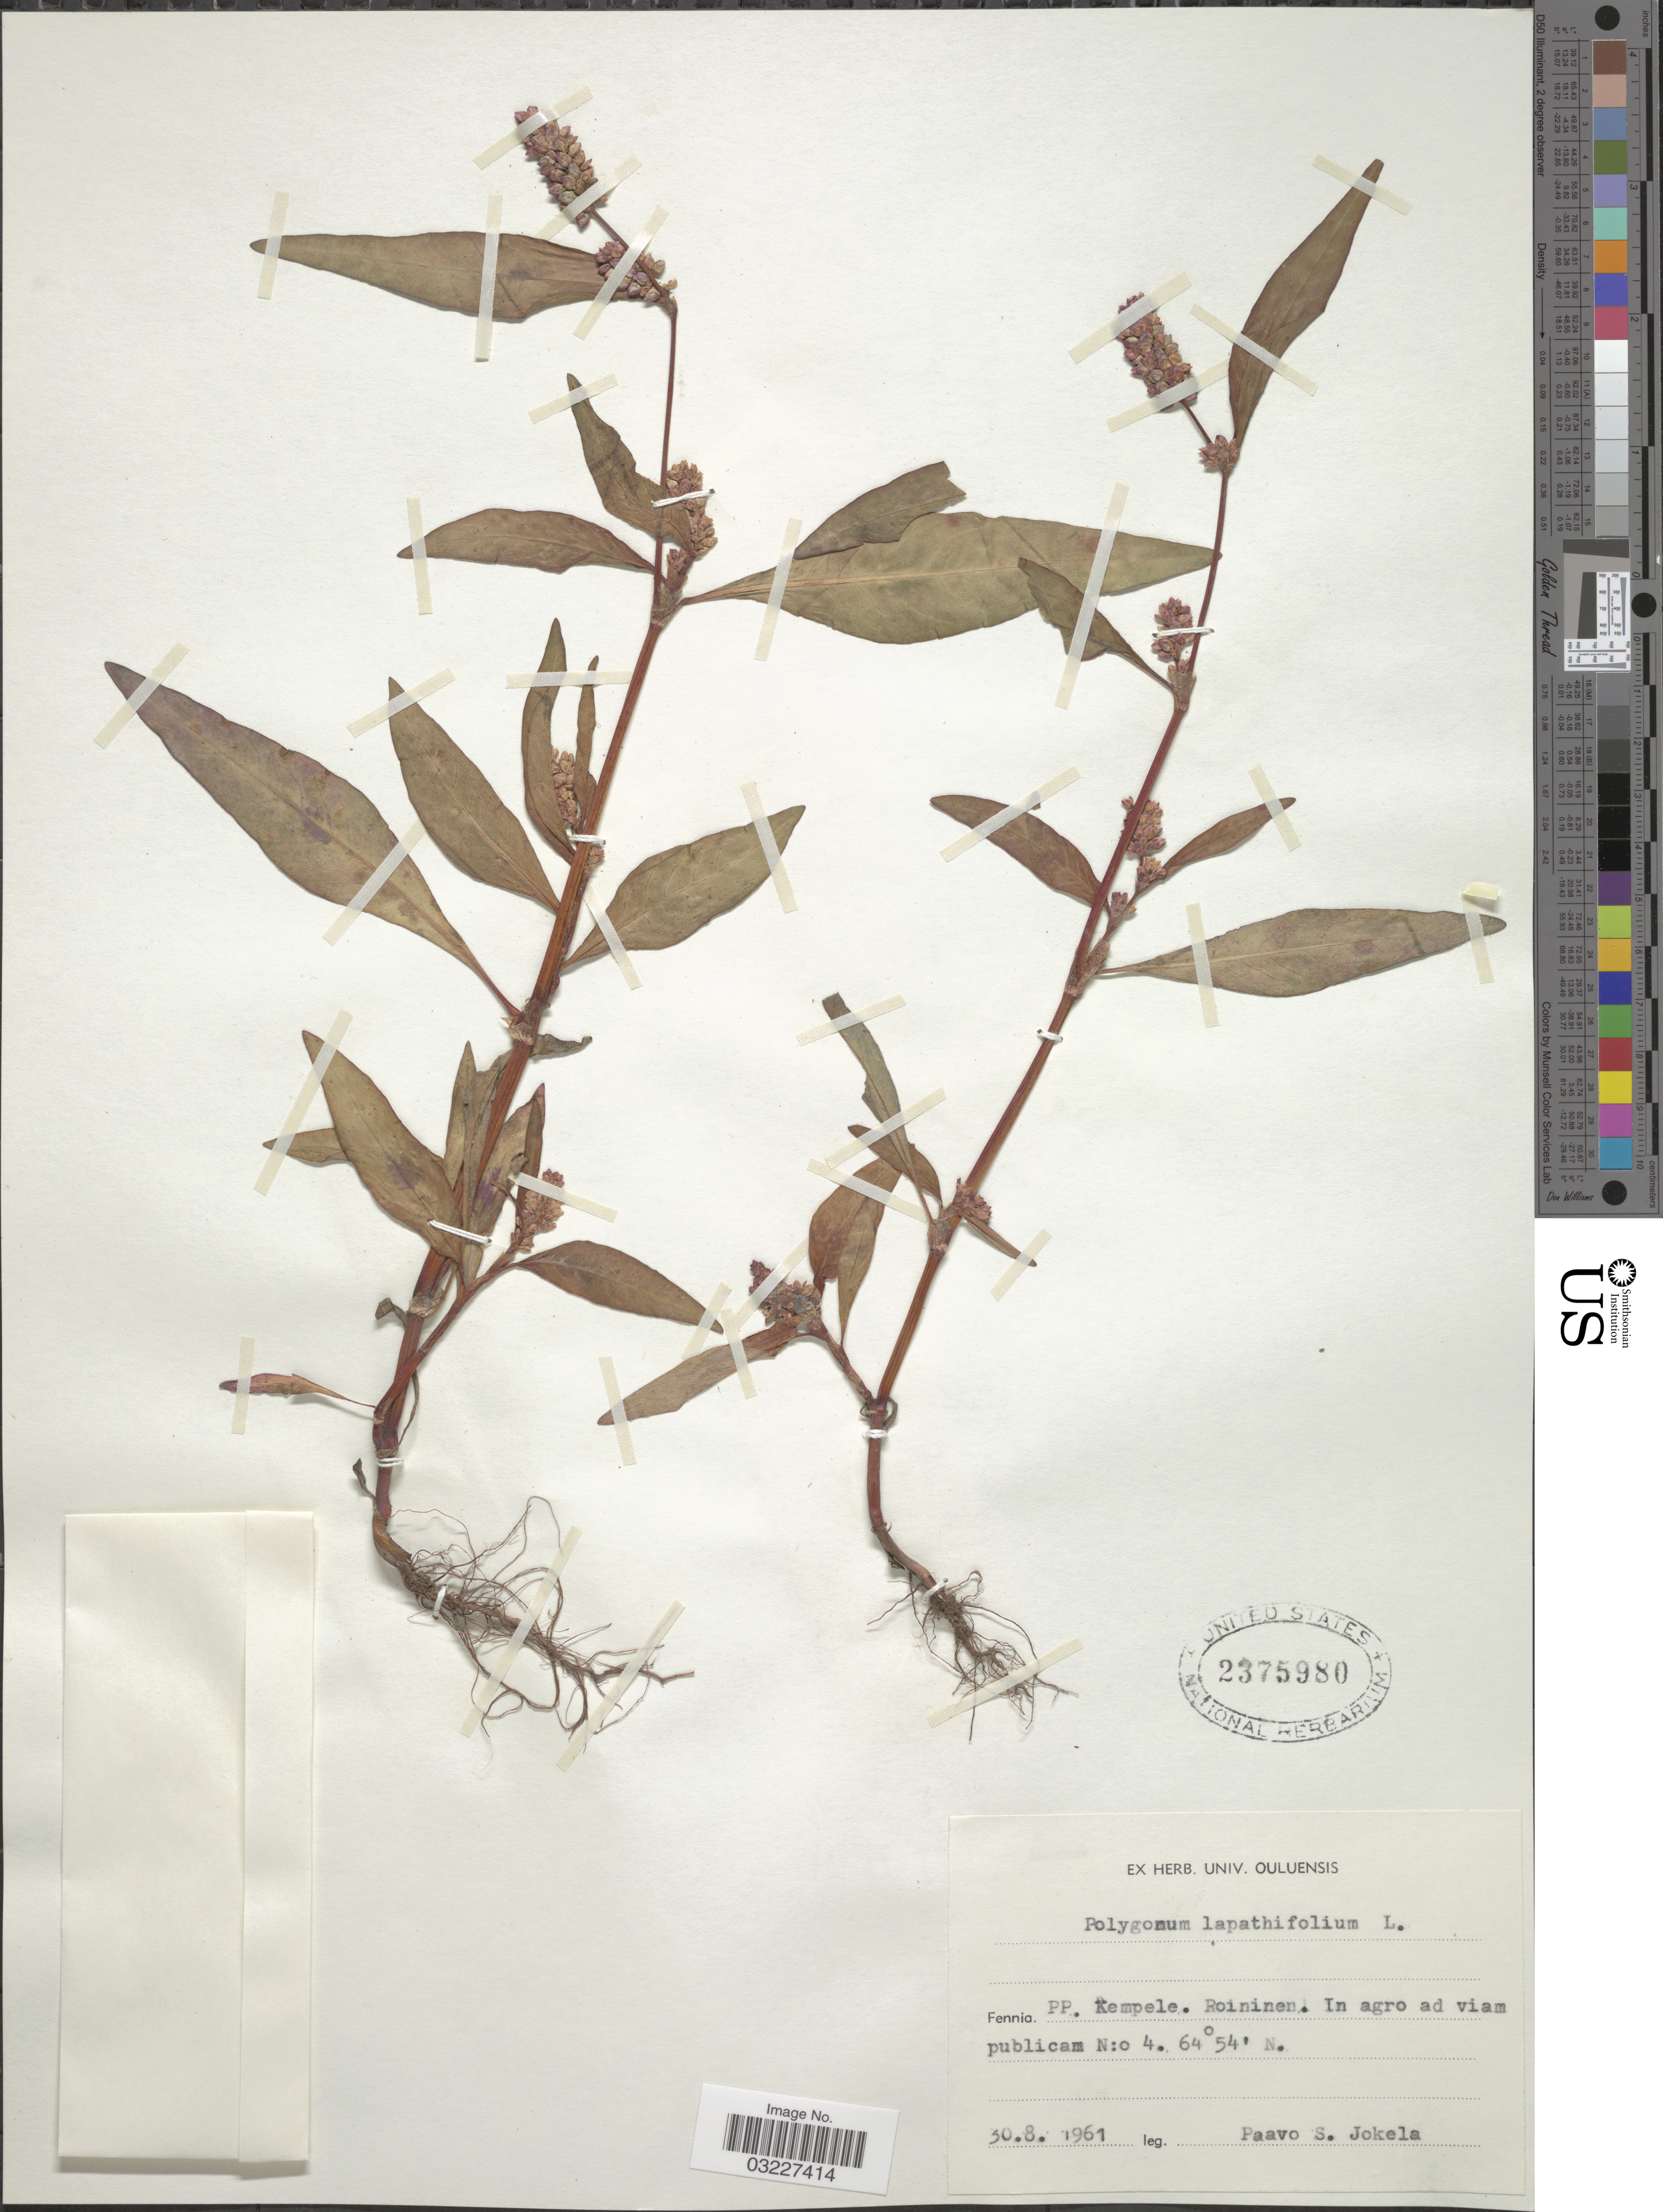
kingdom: Plantae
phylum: Tracheophyta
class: Magnoliopsida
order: Caryophyllales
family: Polygonaceae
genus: Polygonum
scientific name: Polygonum lapathifolium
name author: L.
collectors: P. Jokela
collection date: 1961-08-30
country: Finland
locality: Fennia. PP. Kempele. Roininen. In agro ad viam publicam N:o 4.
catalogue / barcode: US 2375980